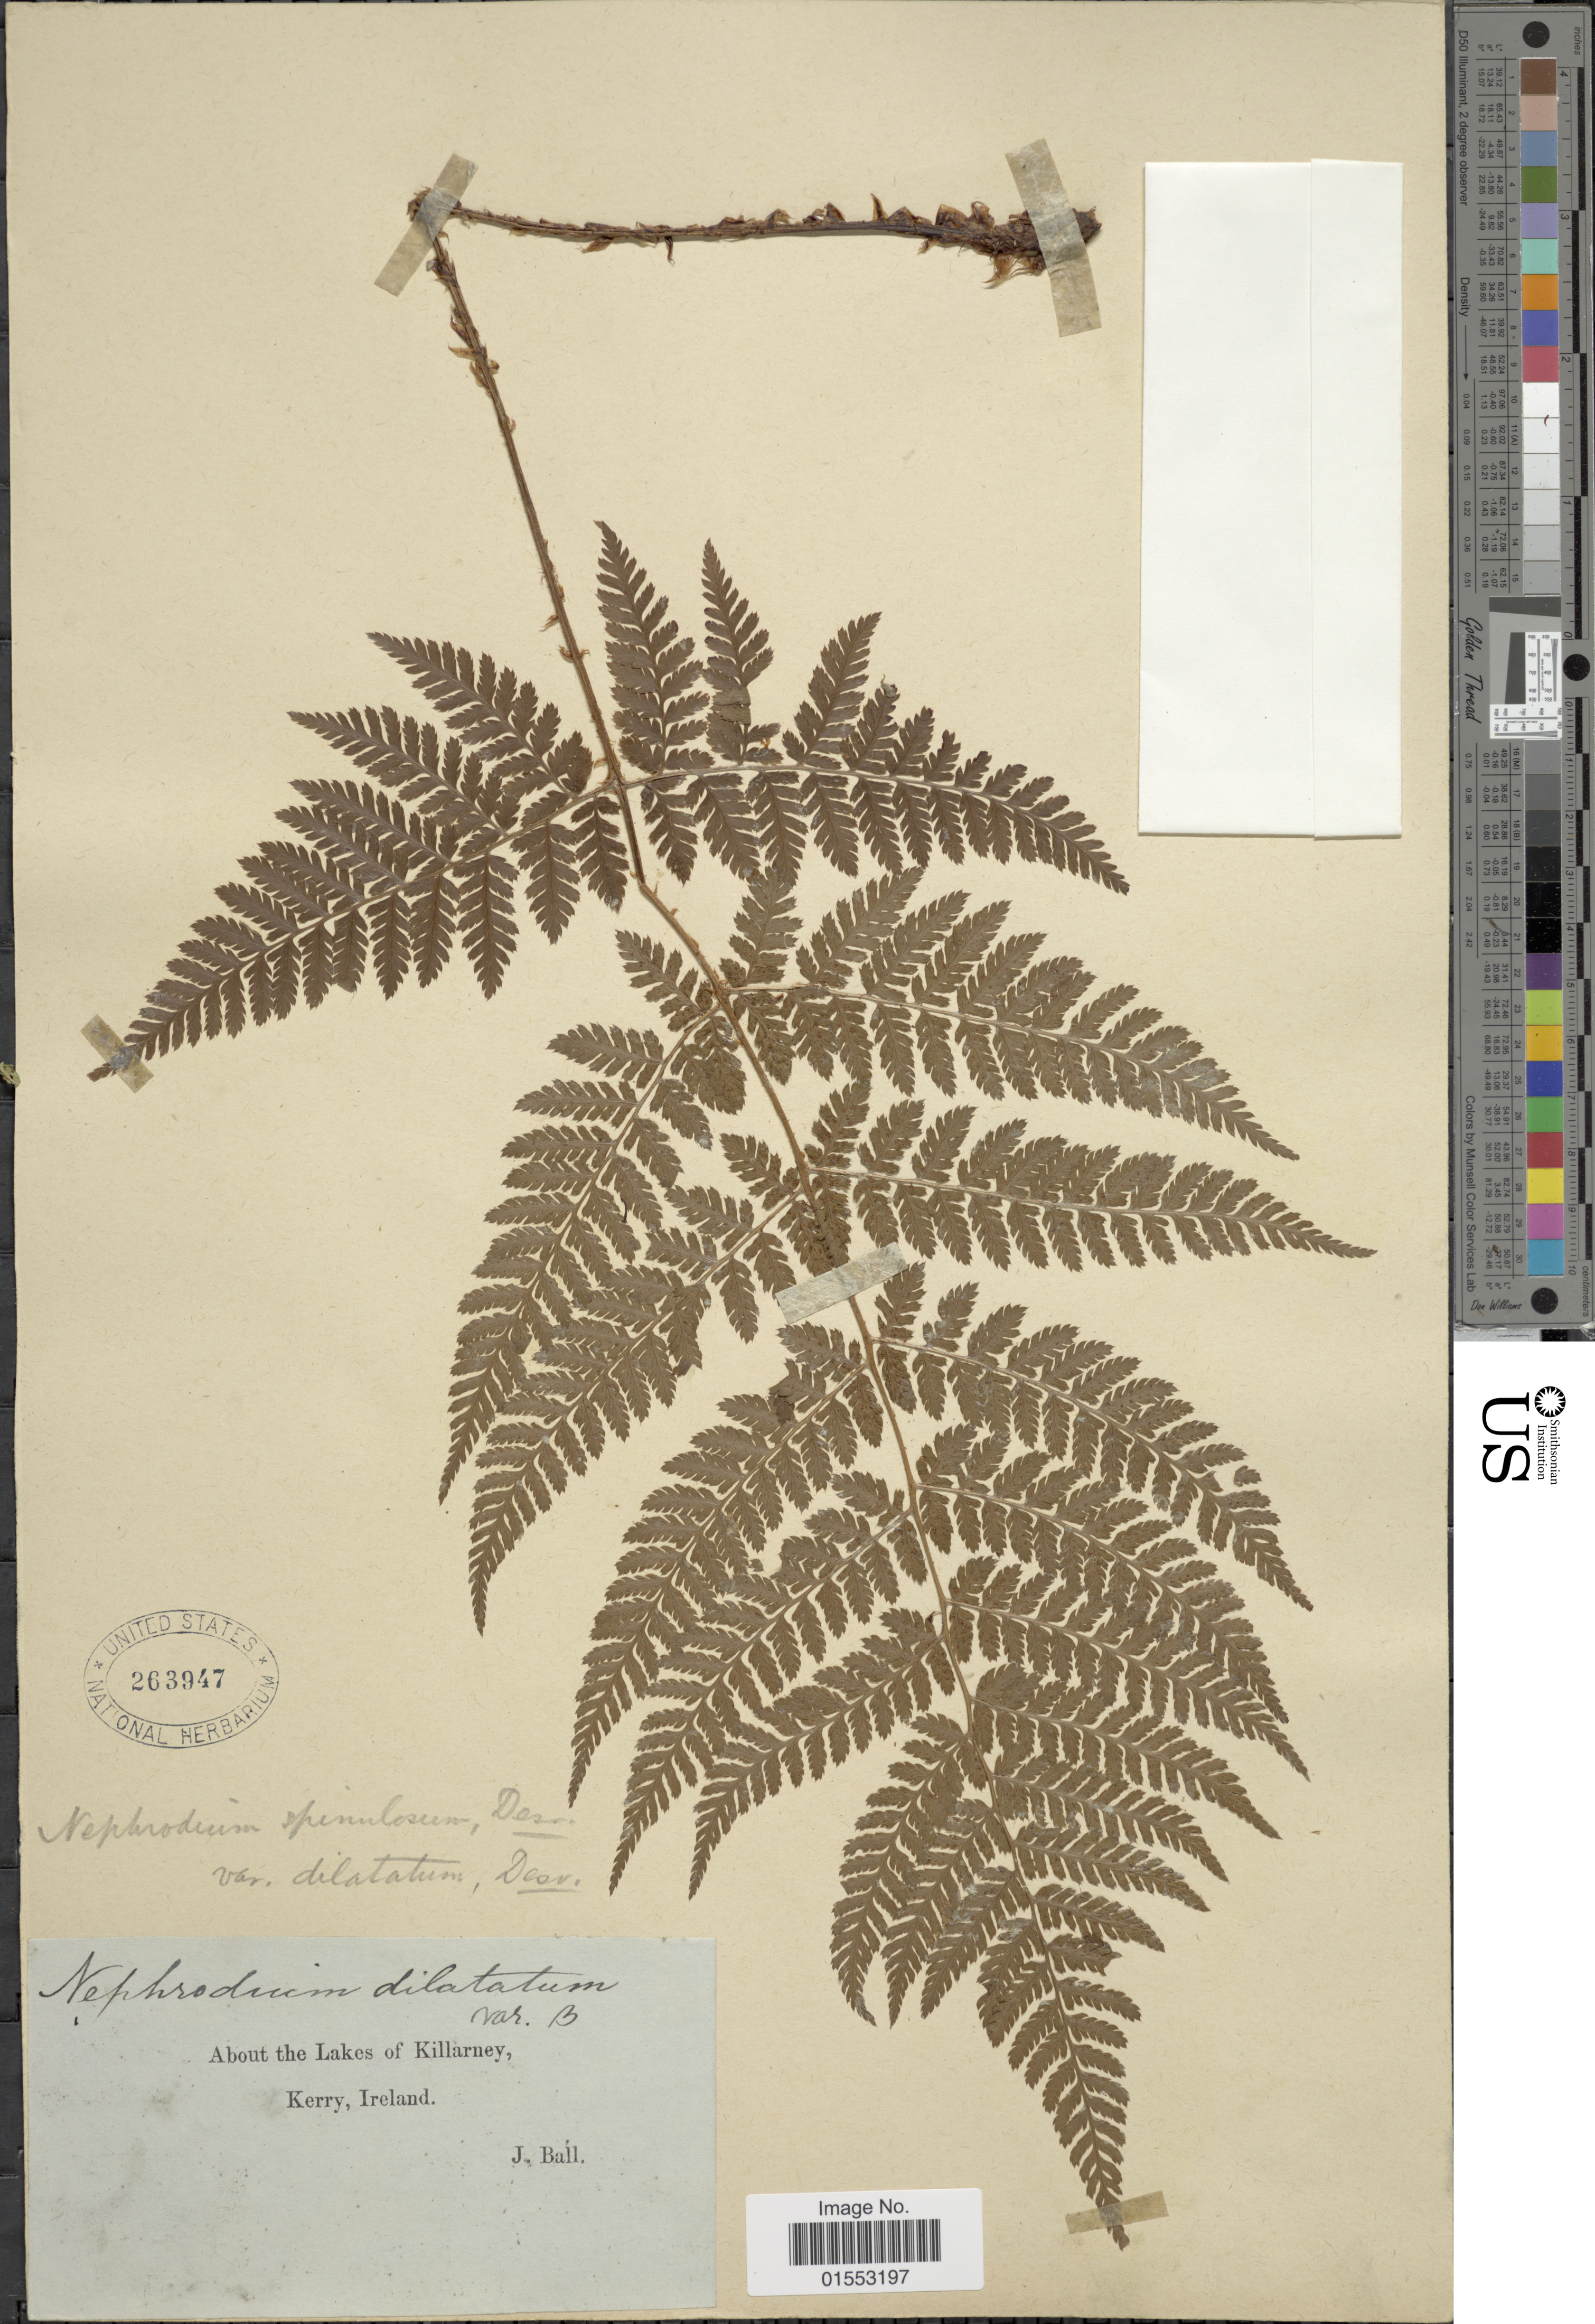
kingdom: Plantae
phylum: Tracheophyta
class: Polypodiopsida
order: Polypodiales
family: Dryopteridaceae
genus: Dryopteris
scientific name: Dryopteris dilatata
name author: (Hoffm.) A. Gray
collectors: J. Ball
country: Ireland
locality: Abouth the Lakes of KIllarney, Kerry, Ireland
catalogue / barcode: US 263947